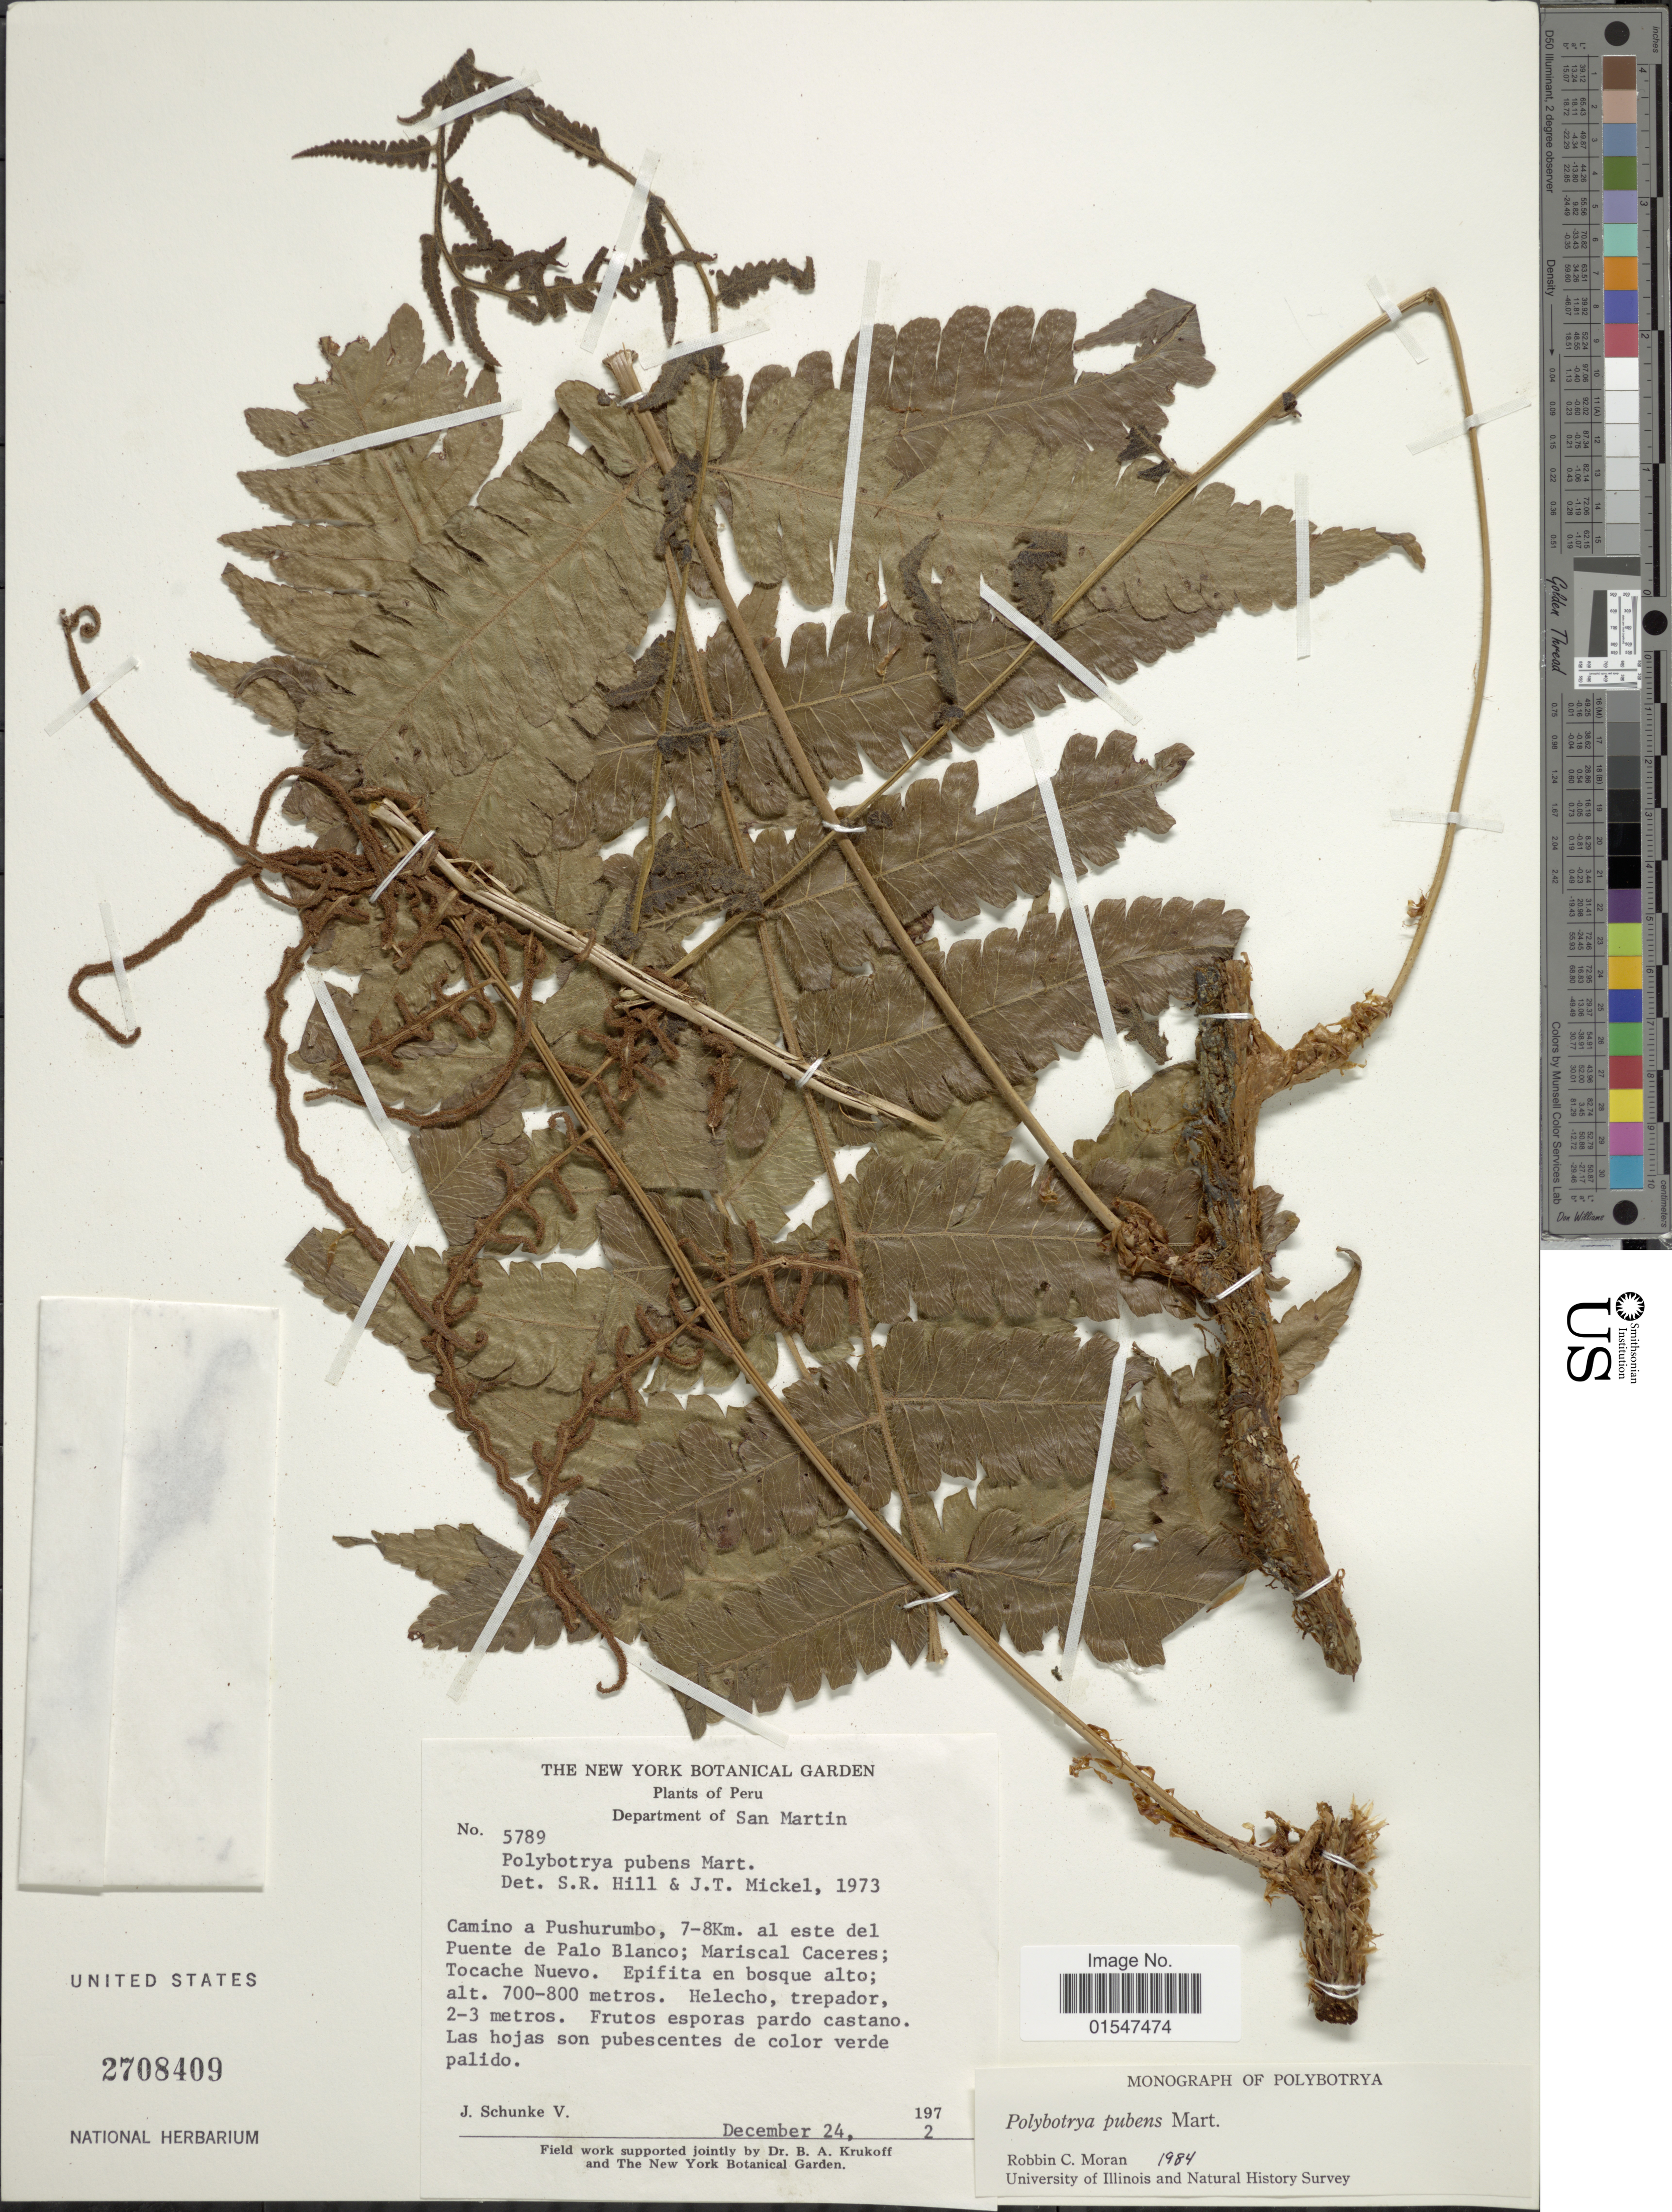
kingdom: Plantae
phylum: Tracheophyta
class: Polypodiopsida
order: Polypodiales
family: Dryopteridaceae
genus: Polybotrya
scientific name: Polybotrya pubens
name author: Mart.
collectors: J. Schunke Vigo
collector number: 5789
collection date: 1972-12-24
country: Peru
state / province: San Martín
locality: Camino a Pushurumbo, 7-8Km. al este del Puento de Palo Blanco; Mariscal Caceres; Tocache Nuevo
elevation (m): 700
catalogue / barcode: US 2708409